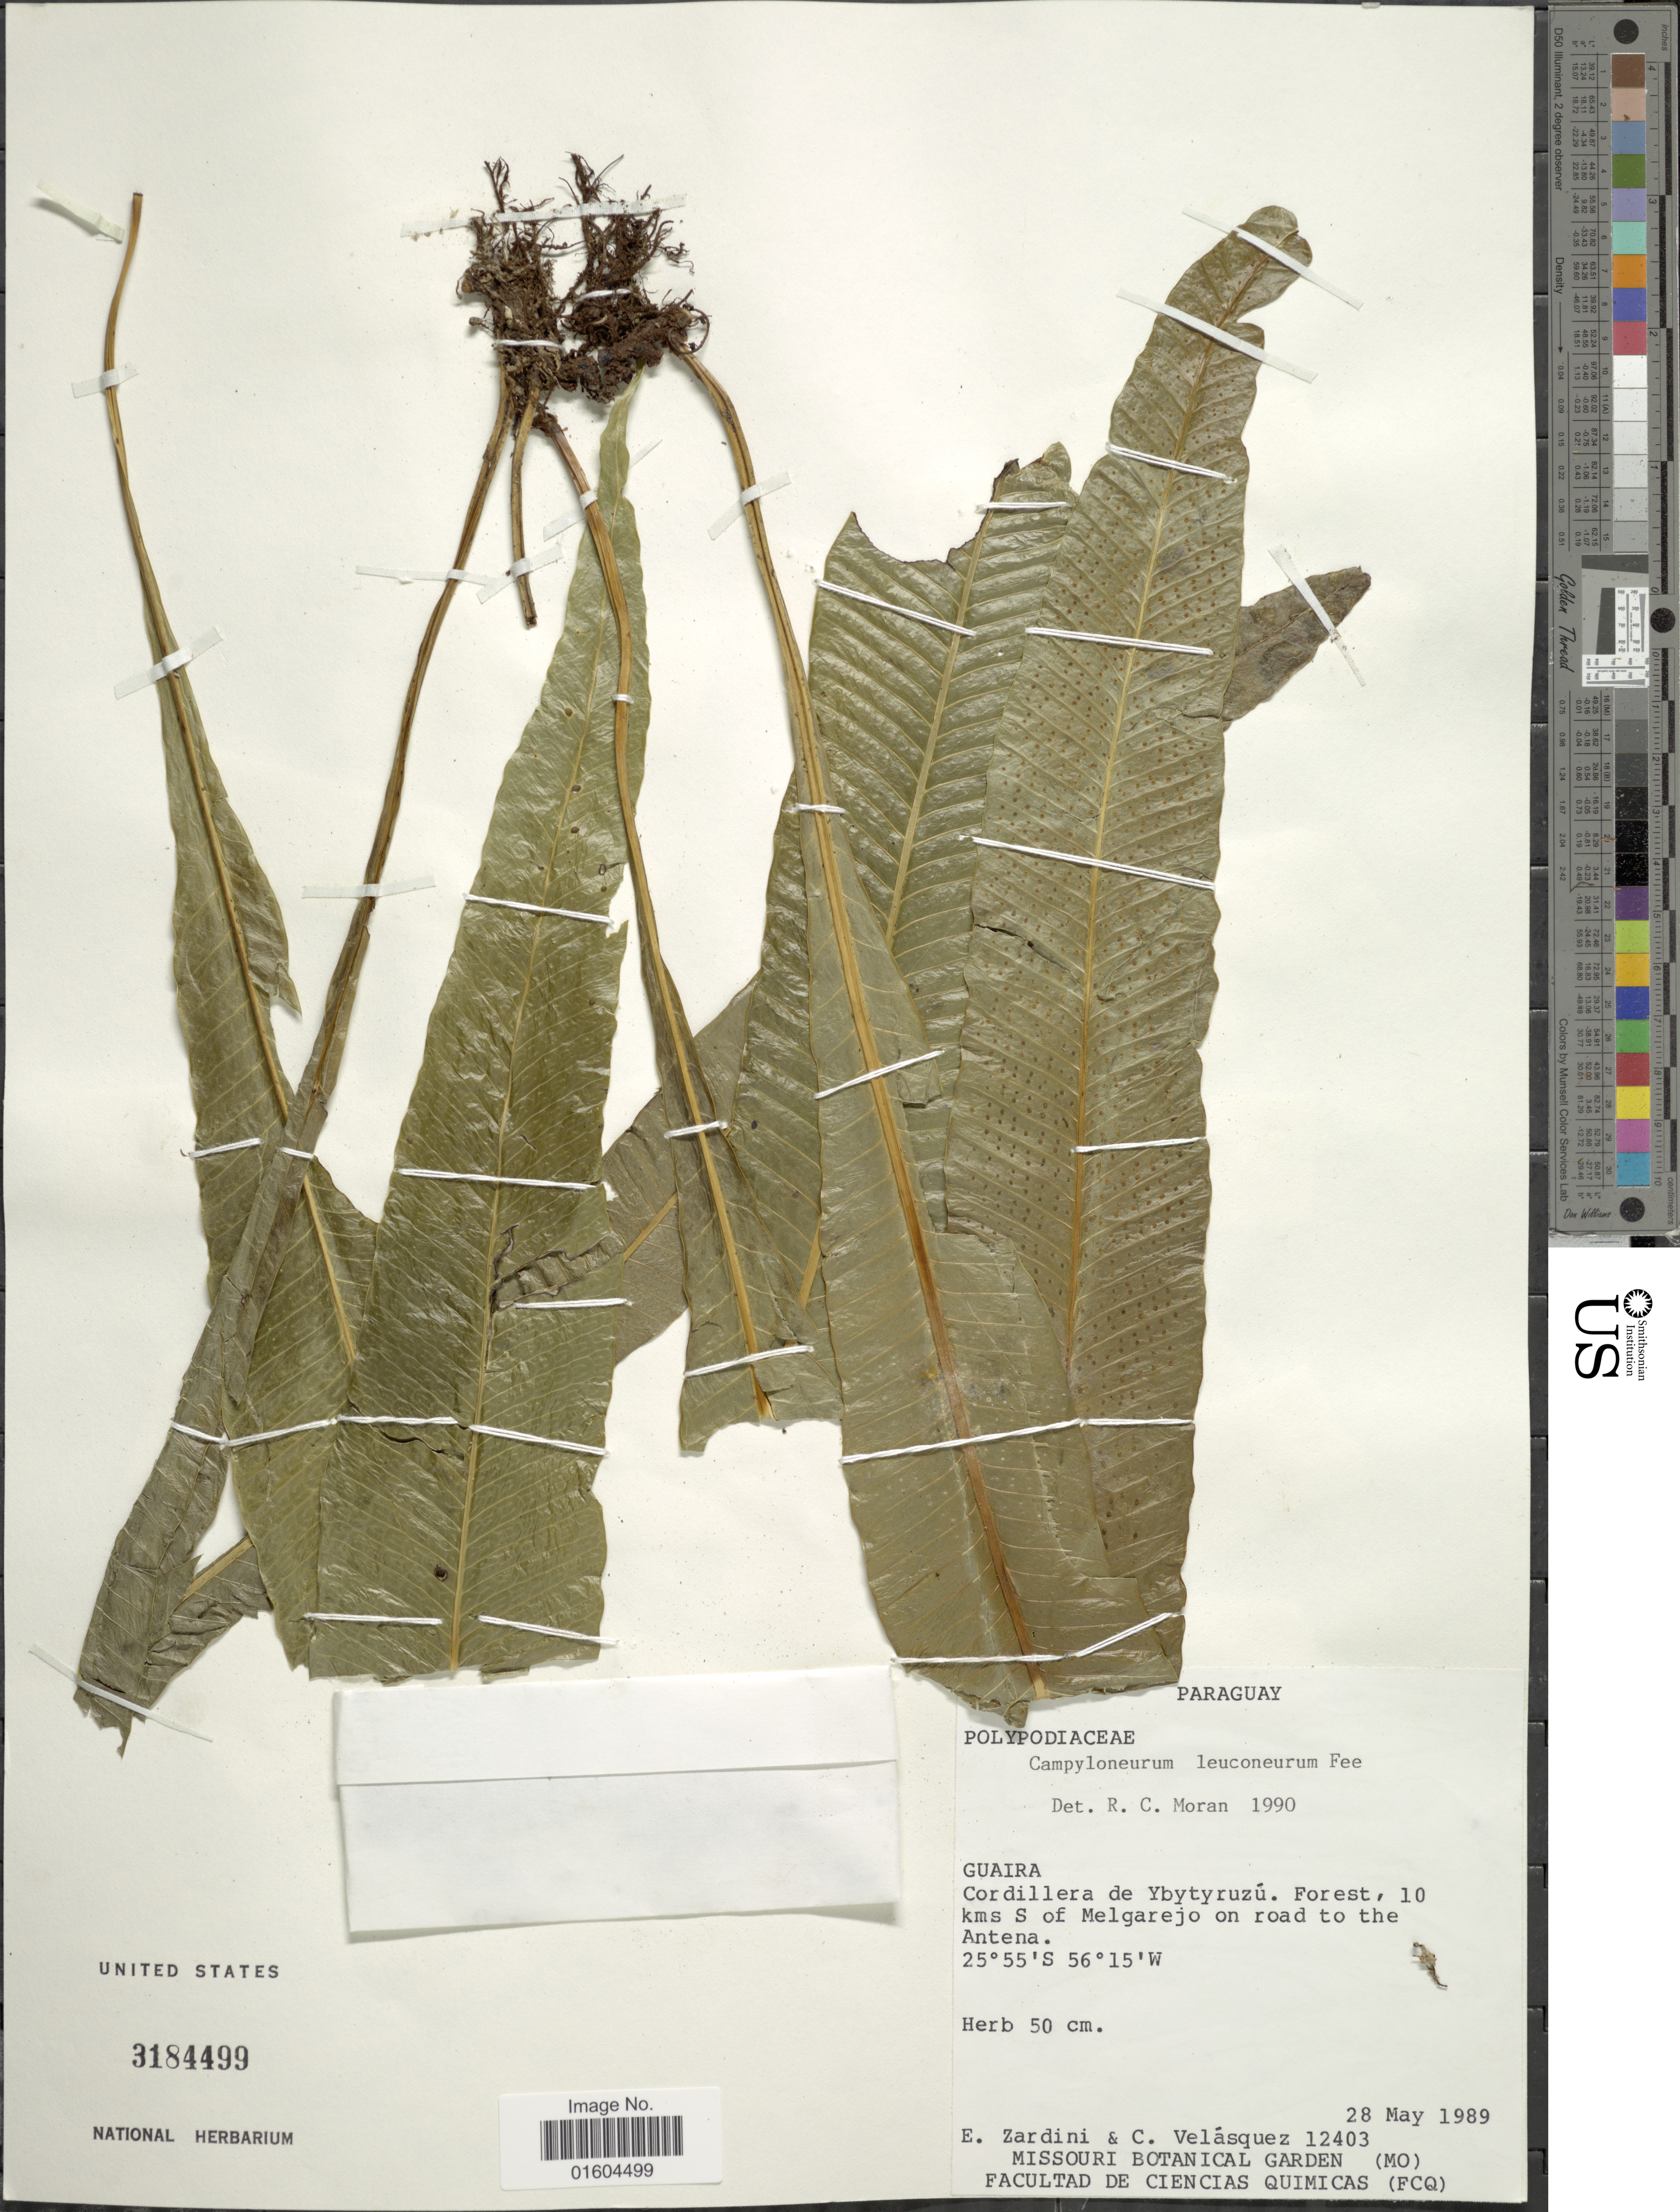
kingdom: Plantae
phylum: Tracheophyta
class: Polypodiopsida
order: Polypodiales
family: Polypodiaceae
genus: Campyloneurum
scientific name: Campyloneurum leuconeurum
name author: Fée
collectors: E. M. Zardini & C. Velásquez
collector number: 12403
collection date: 1989-05-28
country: Paraguay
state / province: Guaira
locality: Paraguay, Guaira, Cordillera de Ybytyruzu. Forest, 10 km S of Melgarejo on road to the Antena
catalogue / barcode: US 3184499